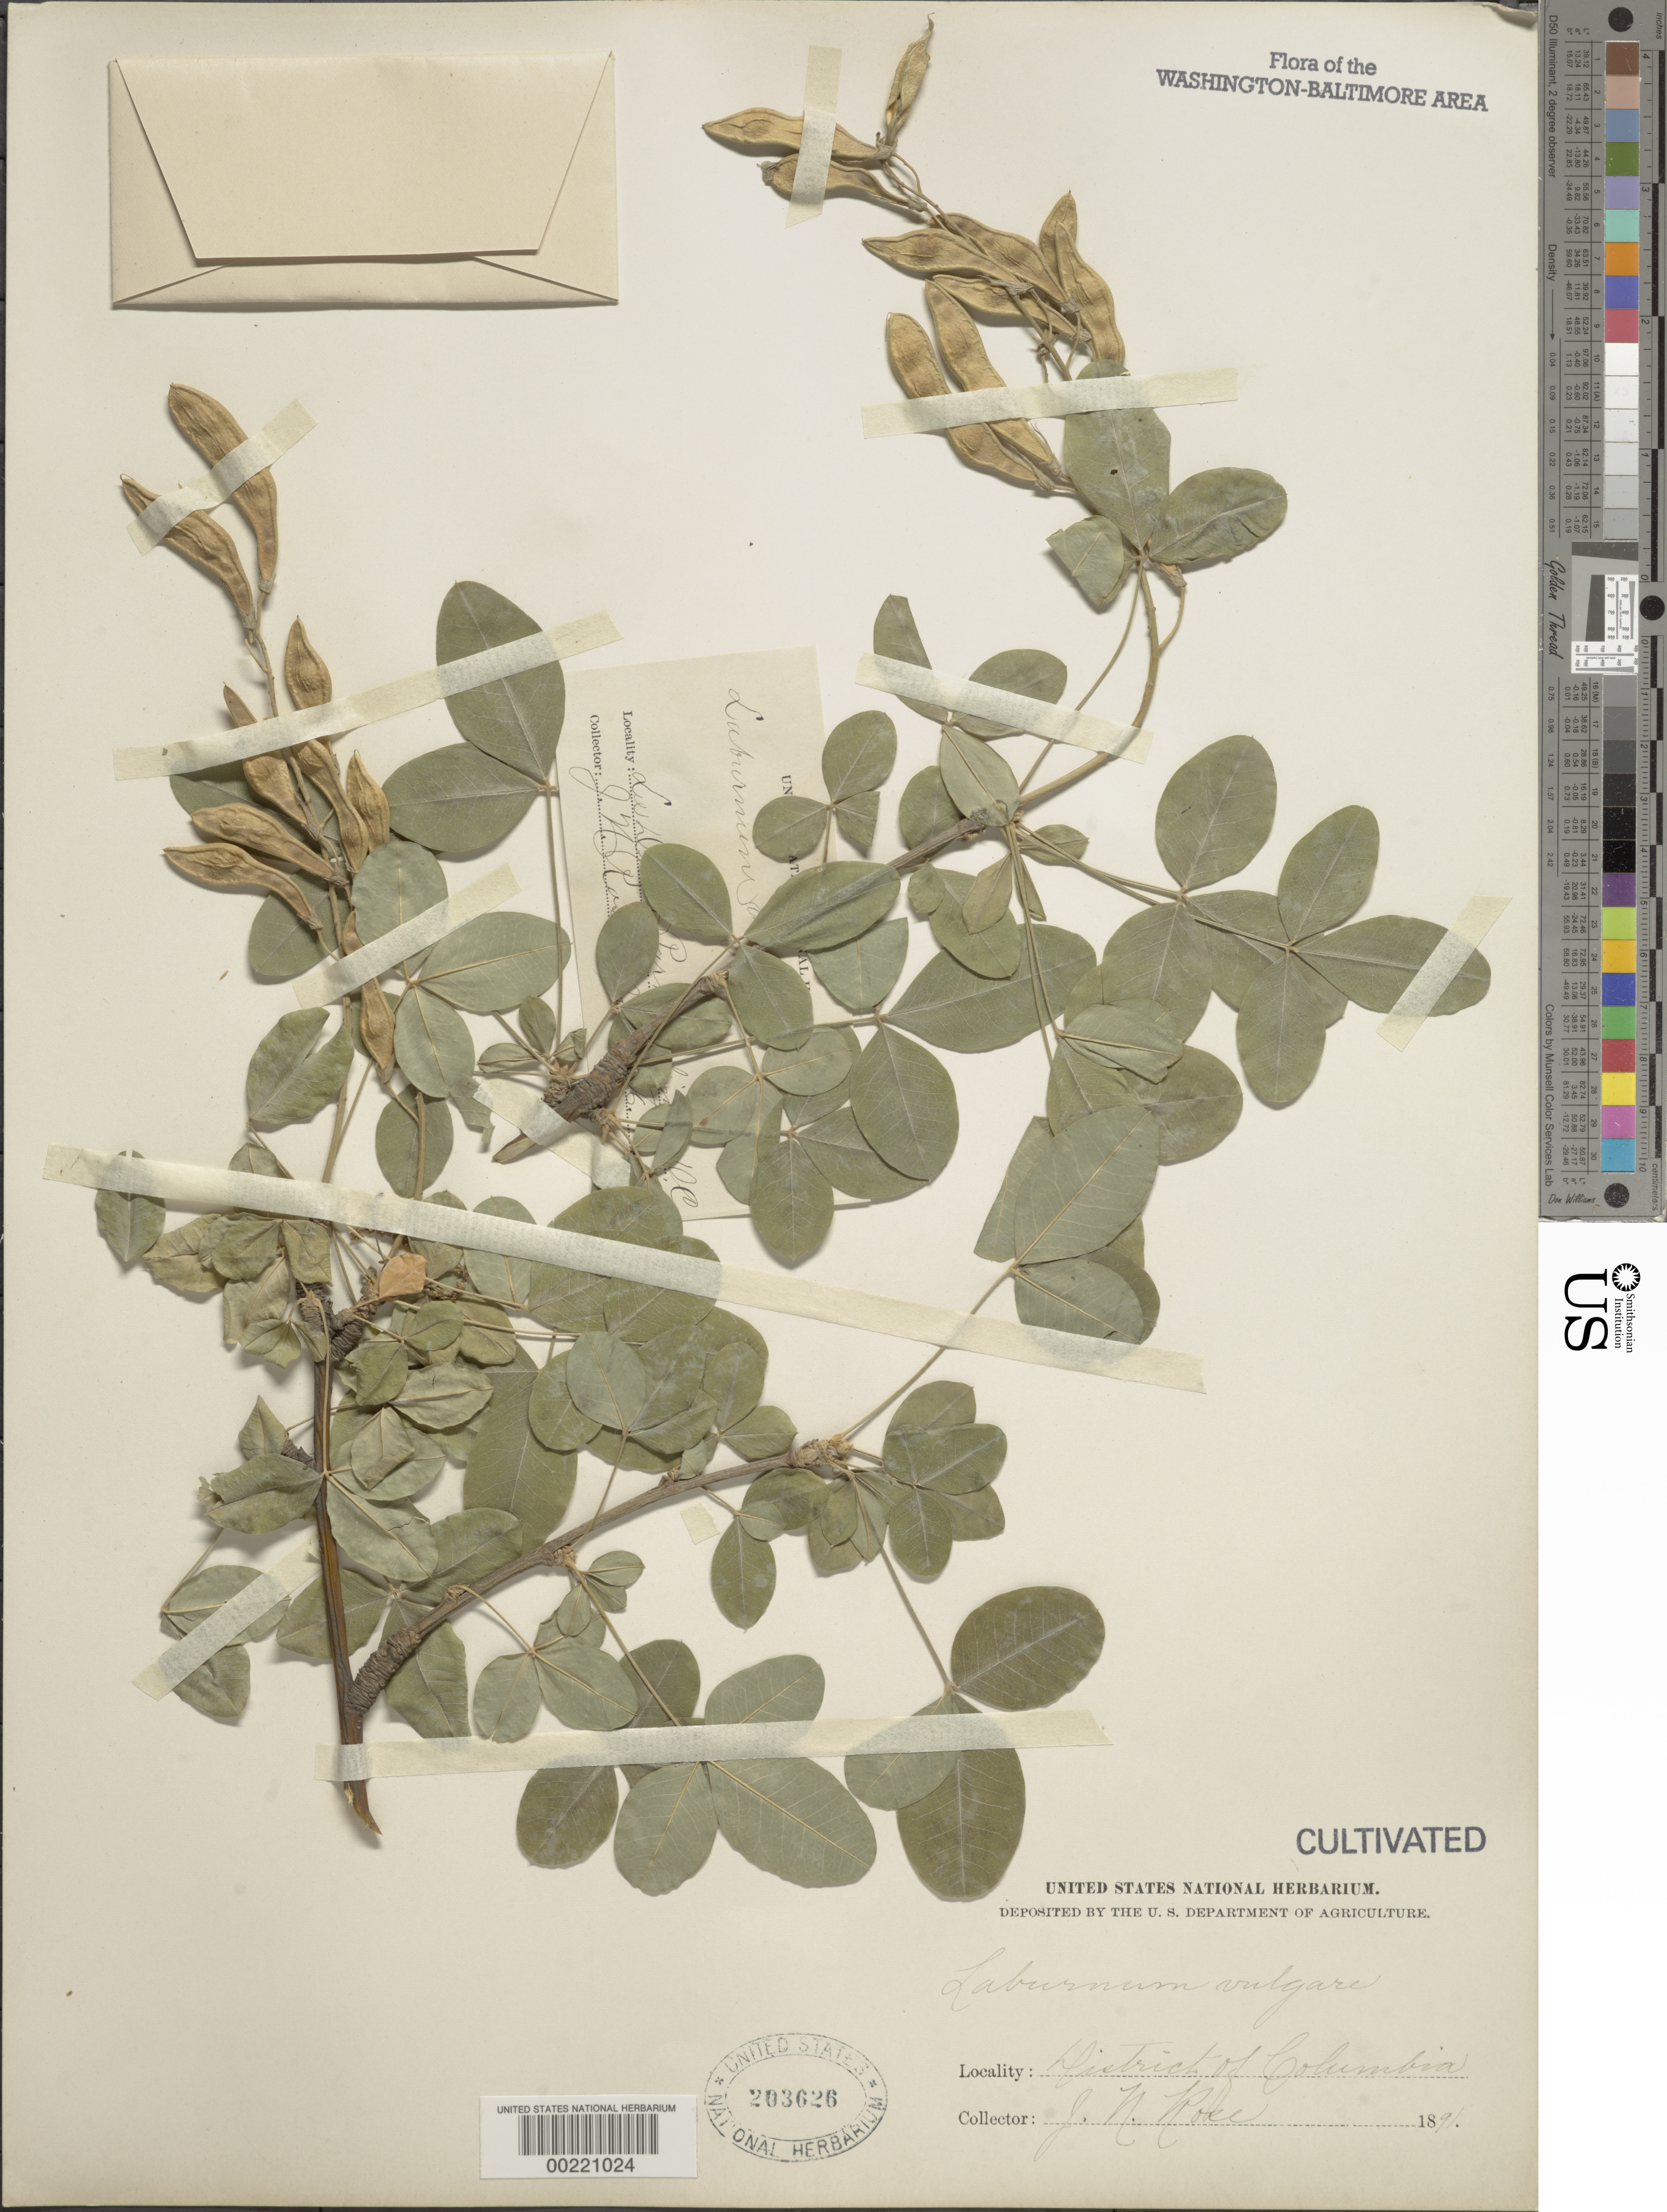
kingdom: Plantae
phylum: Tracheophyta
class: Magnoliopsida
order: Fabales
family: Fabaceae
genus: Laburnum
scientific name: Laburnum anagyroides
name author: Medik.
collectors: J. N. Rose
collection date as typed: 1891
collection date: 1891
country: United States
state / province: District of Columbia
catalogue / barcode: US 203626